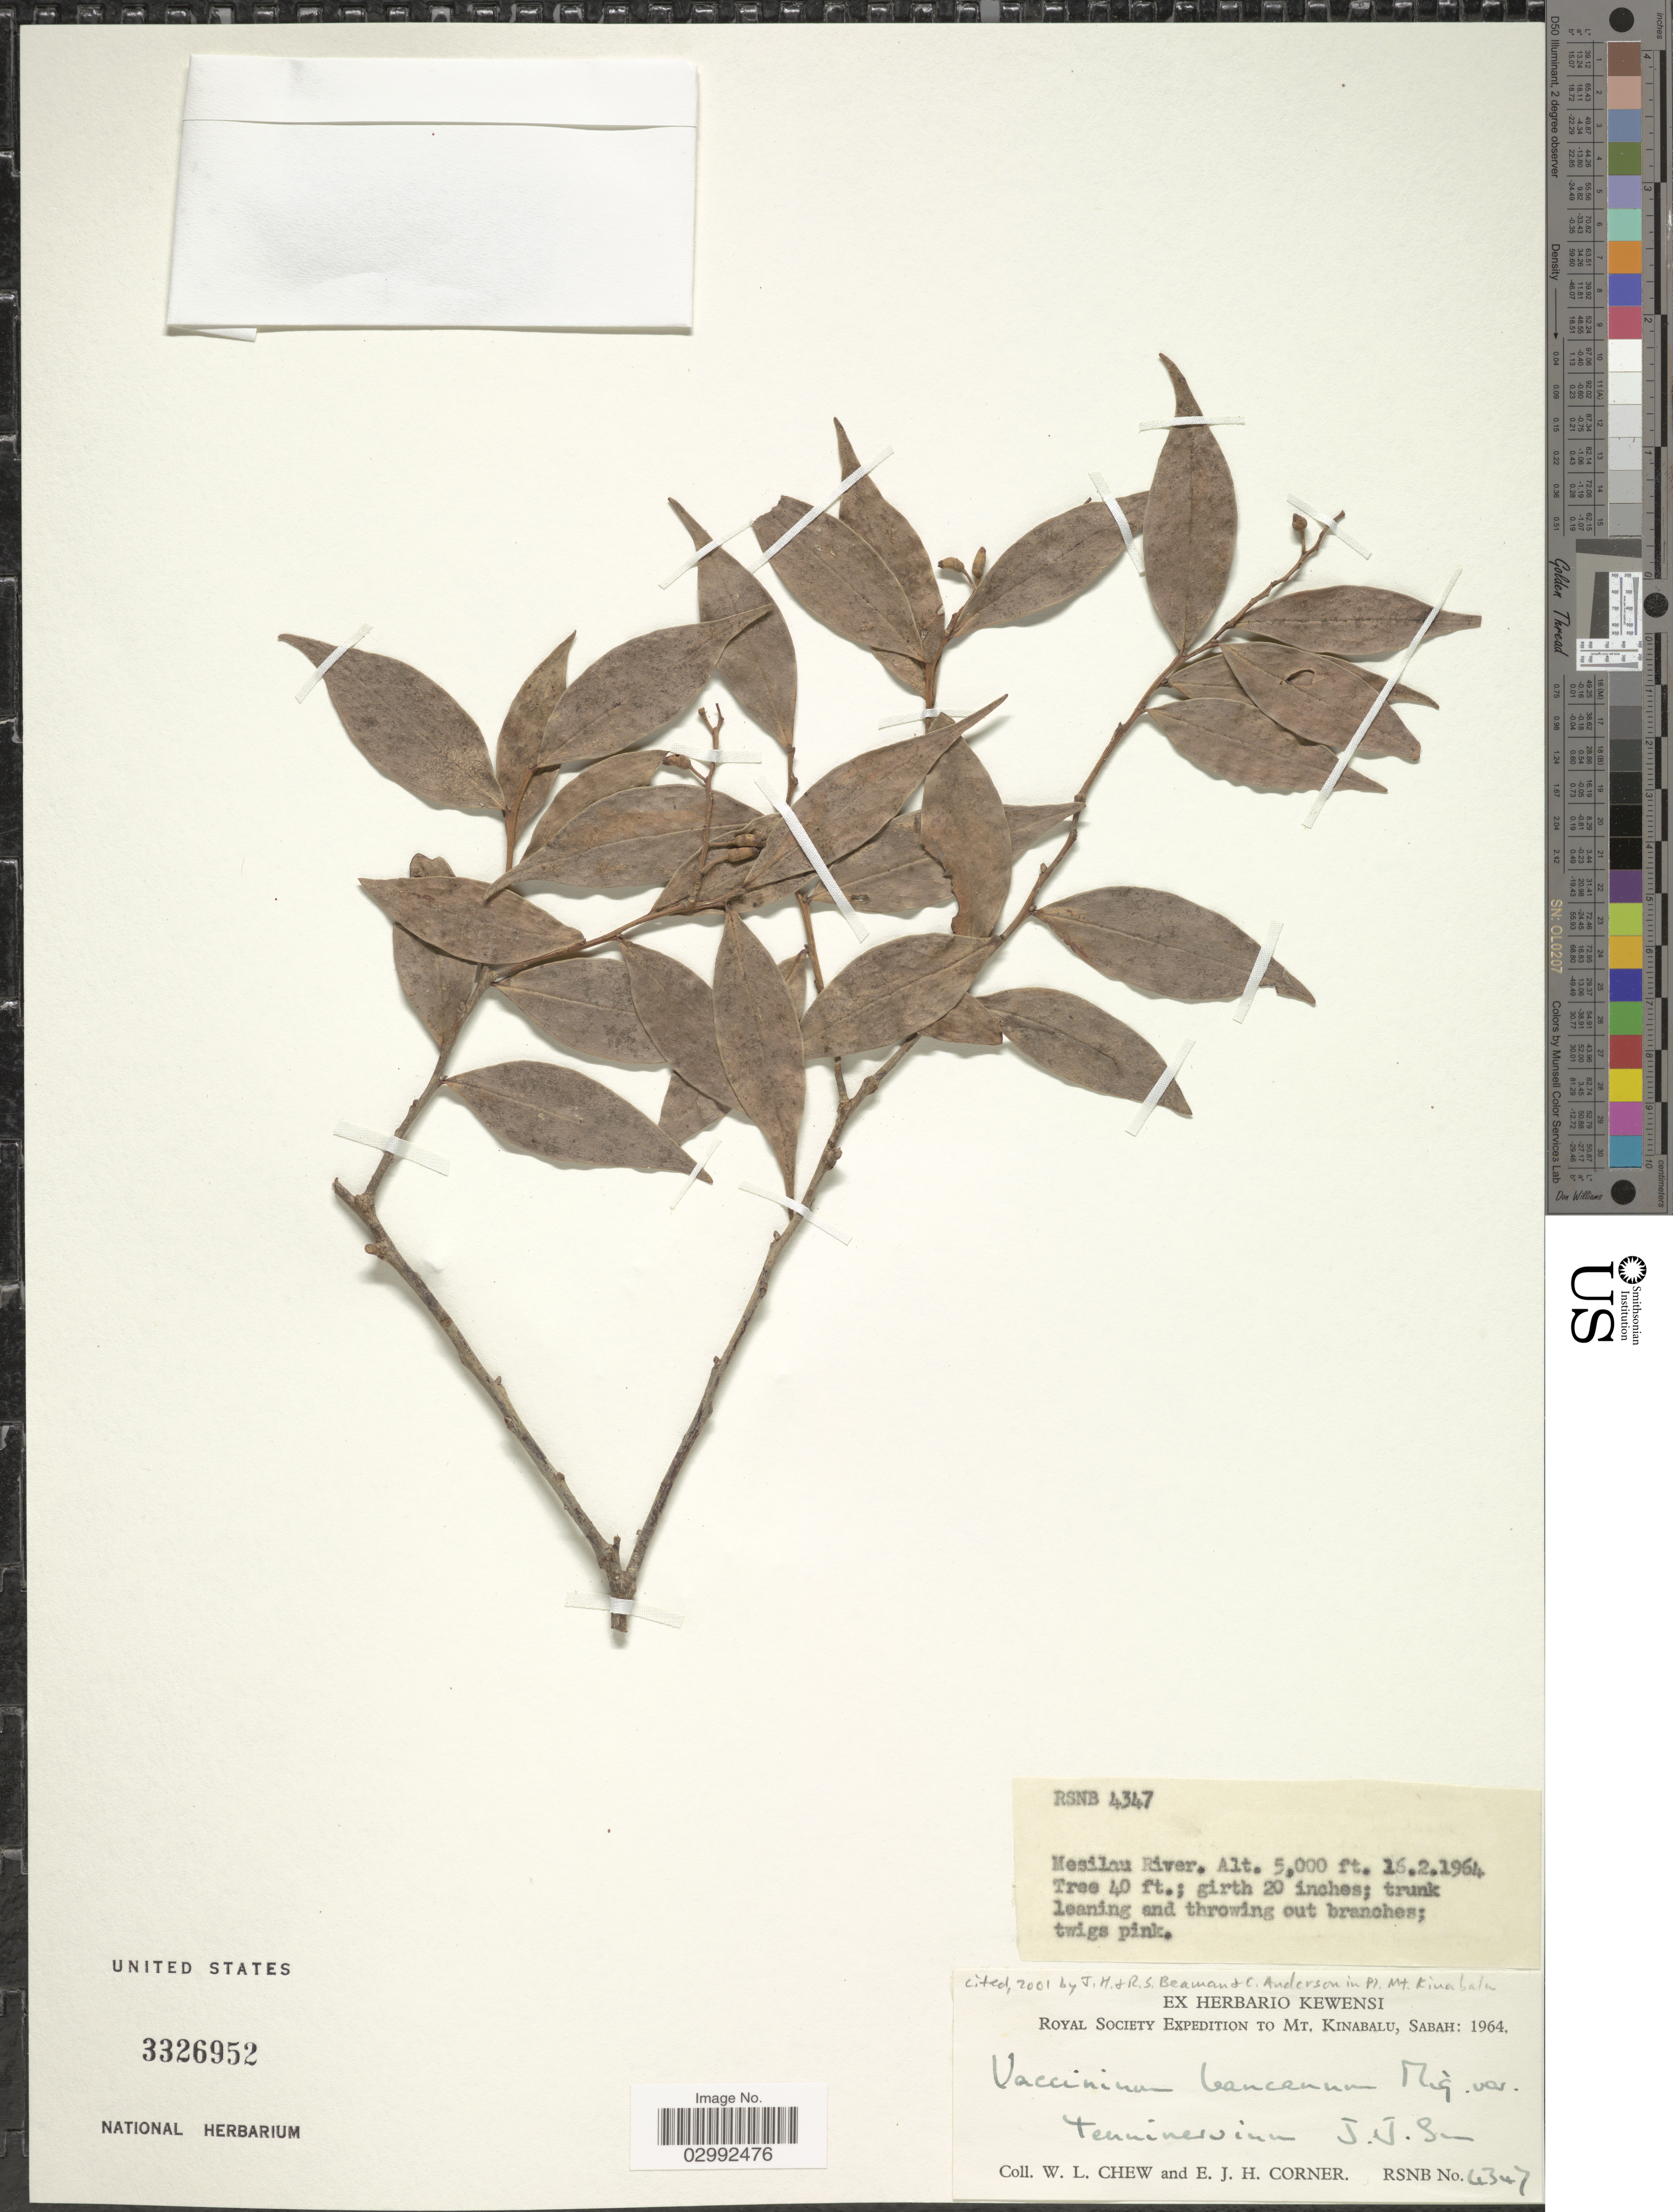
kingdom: Plantae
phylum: Tracheophyta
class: Magnoliopsida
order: Ericales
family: Ericaceae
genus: Vaccinium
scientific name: Vaccinium bancanum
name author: Miq.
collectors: W. Chew & E. Corner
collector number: RSNB 4347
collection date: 1964-02-16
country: Malaysia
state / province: Sabah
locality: Mt. Kinablu, Sabah, Mesilau River.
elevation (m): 1524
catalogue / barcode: US 3326952